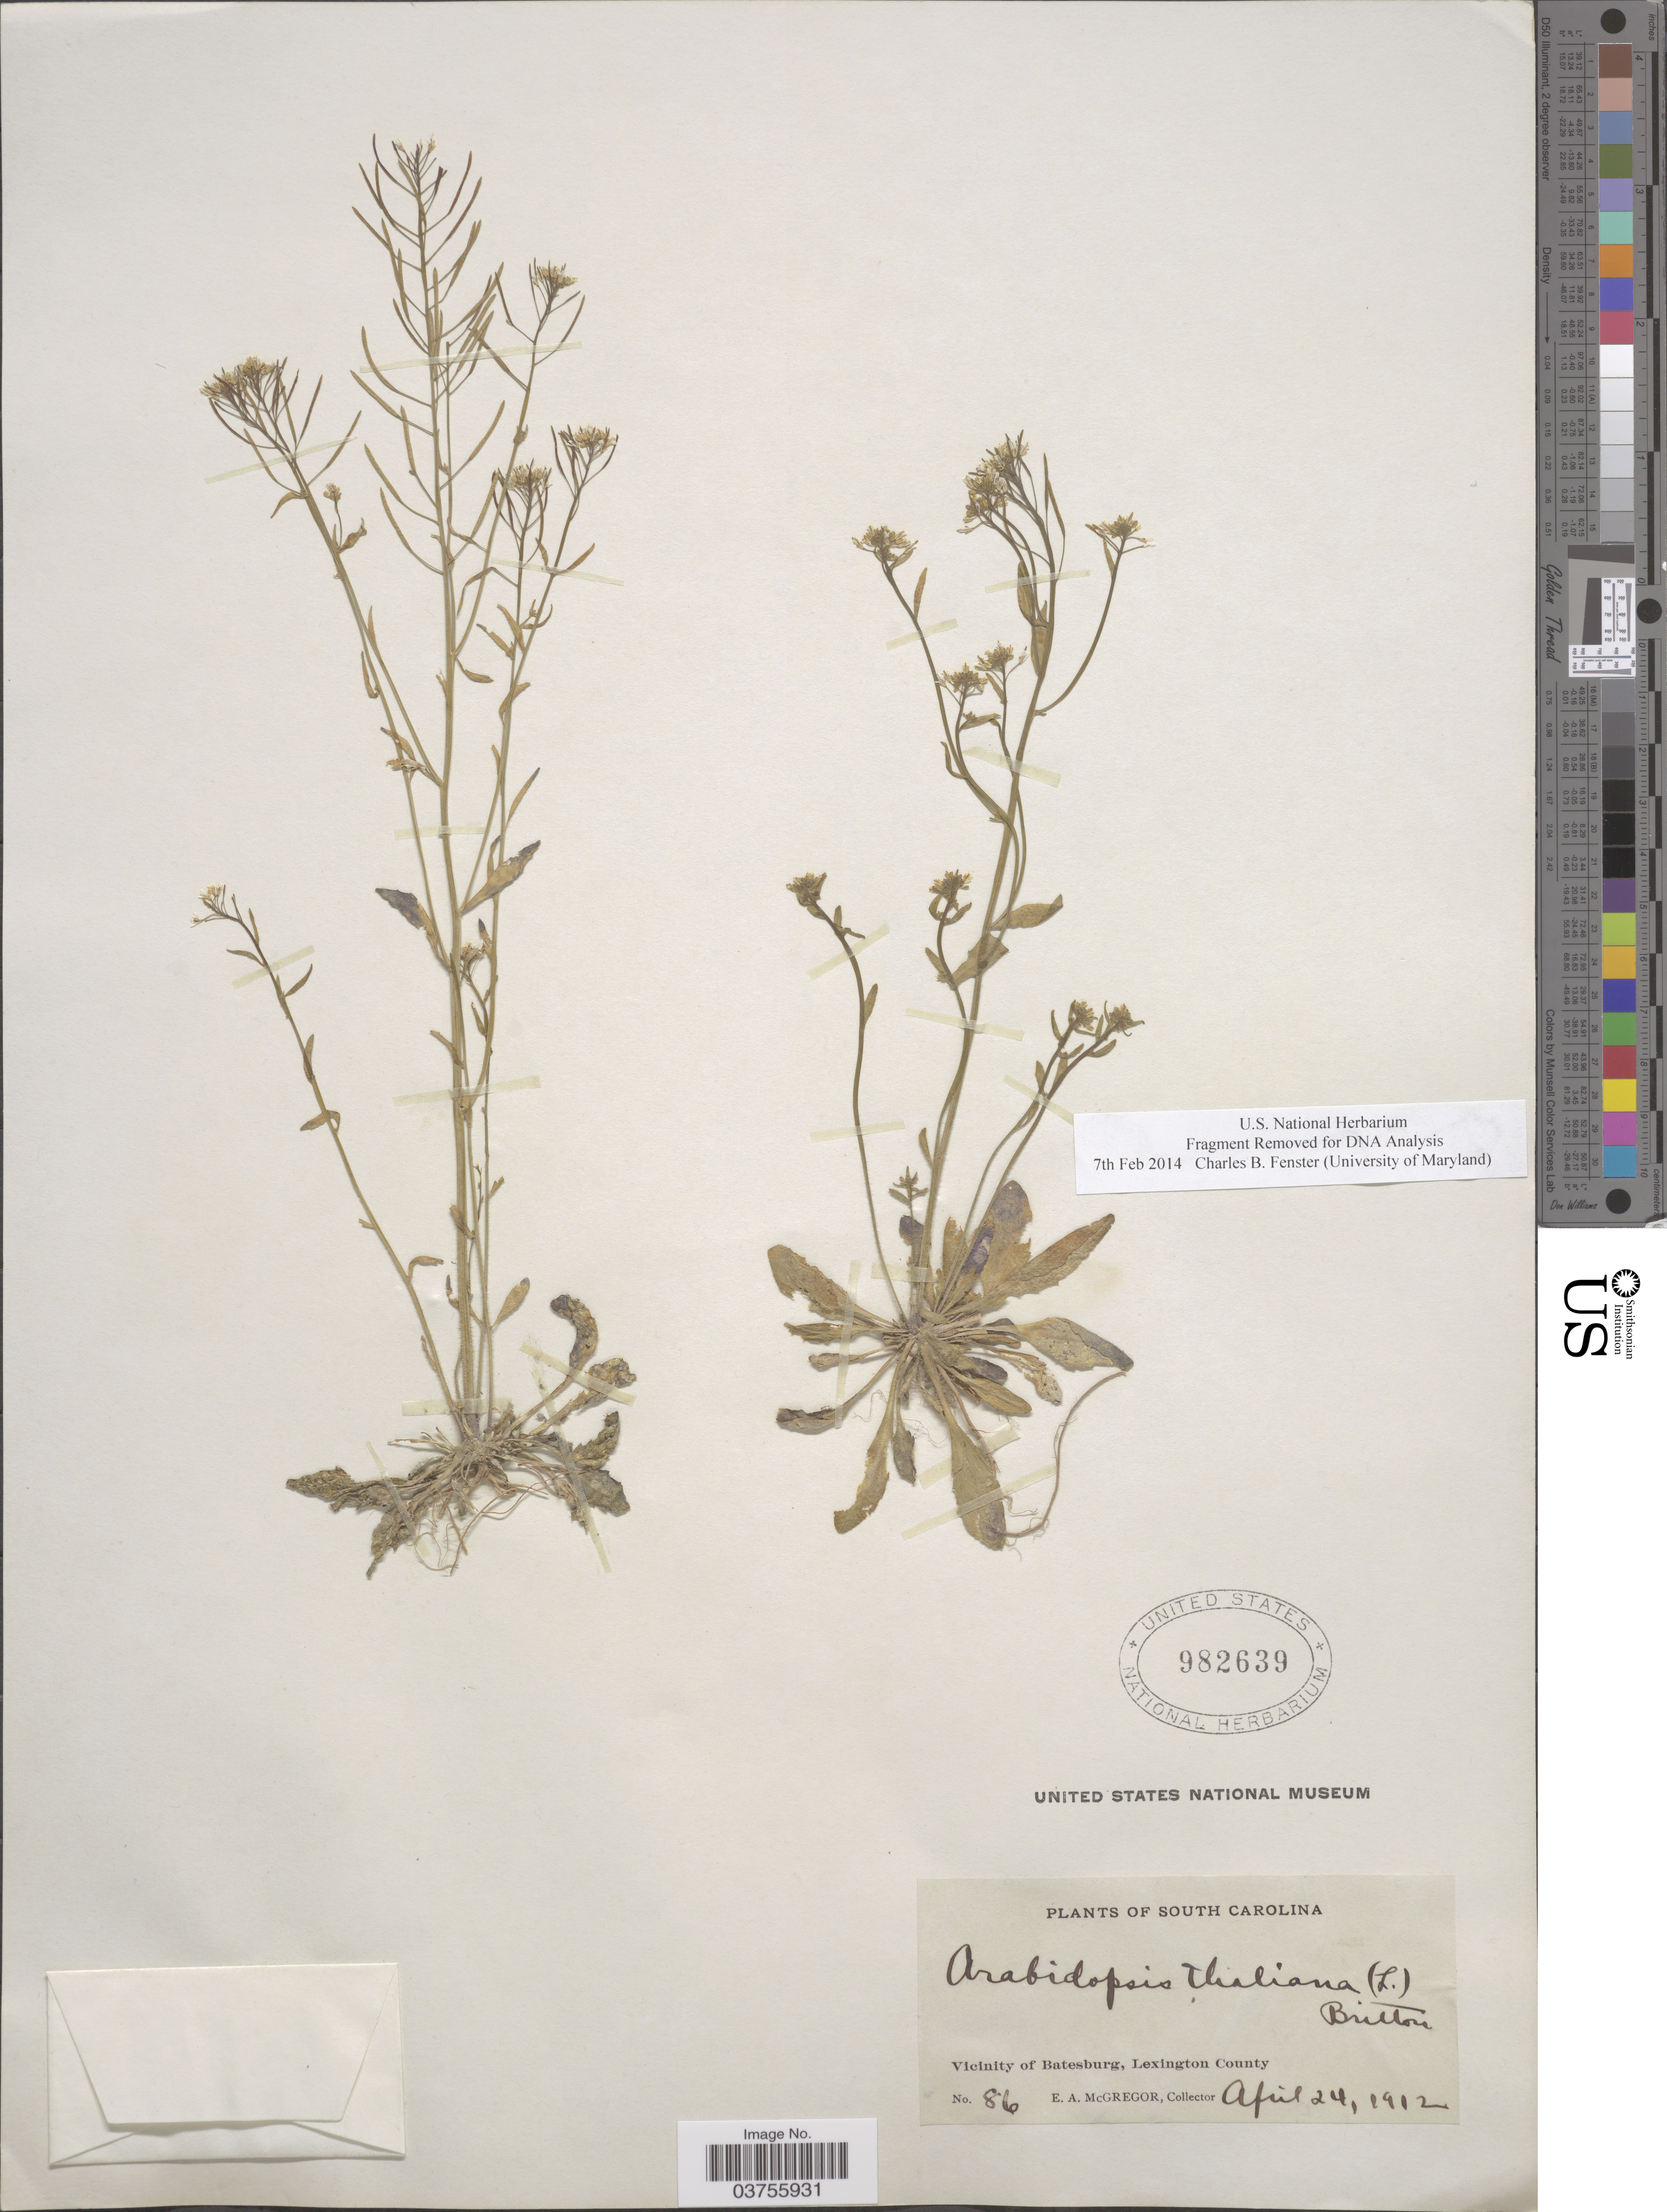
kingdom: Plantae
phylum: Tracheophyta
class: Magnoliopsida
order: Brassicales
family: Brassicaceae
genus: Arabidopsis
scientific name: Arabidopsis thaliana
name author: (L.) Heynh.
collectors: E. A. McGregor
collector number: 86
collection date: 1912-04-24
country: United States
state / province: South Carolina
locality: Vicinity of Batesburg, Lexington County.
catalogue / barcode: US 982639